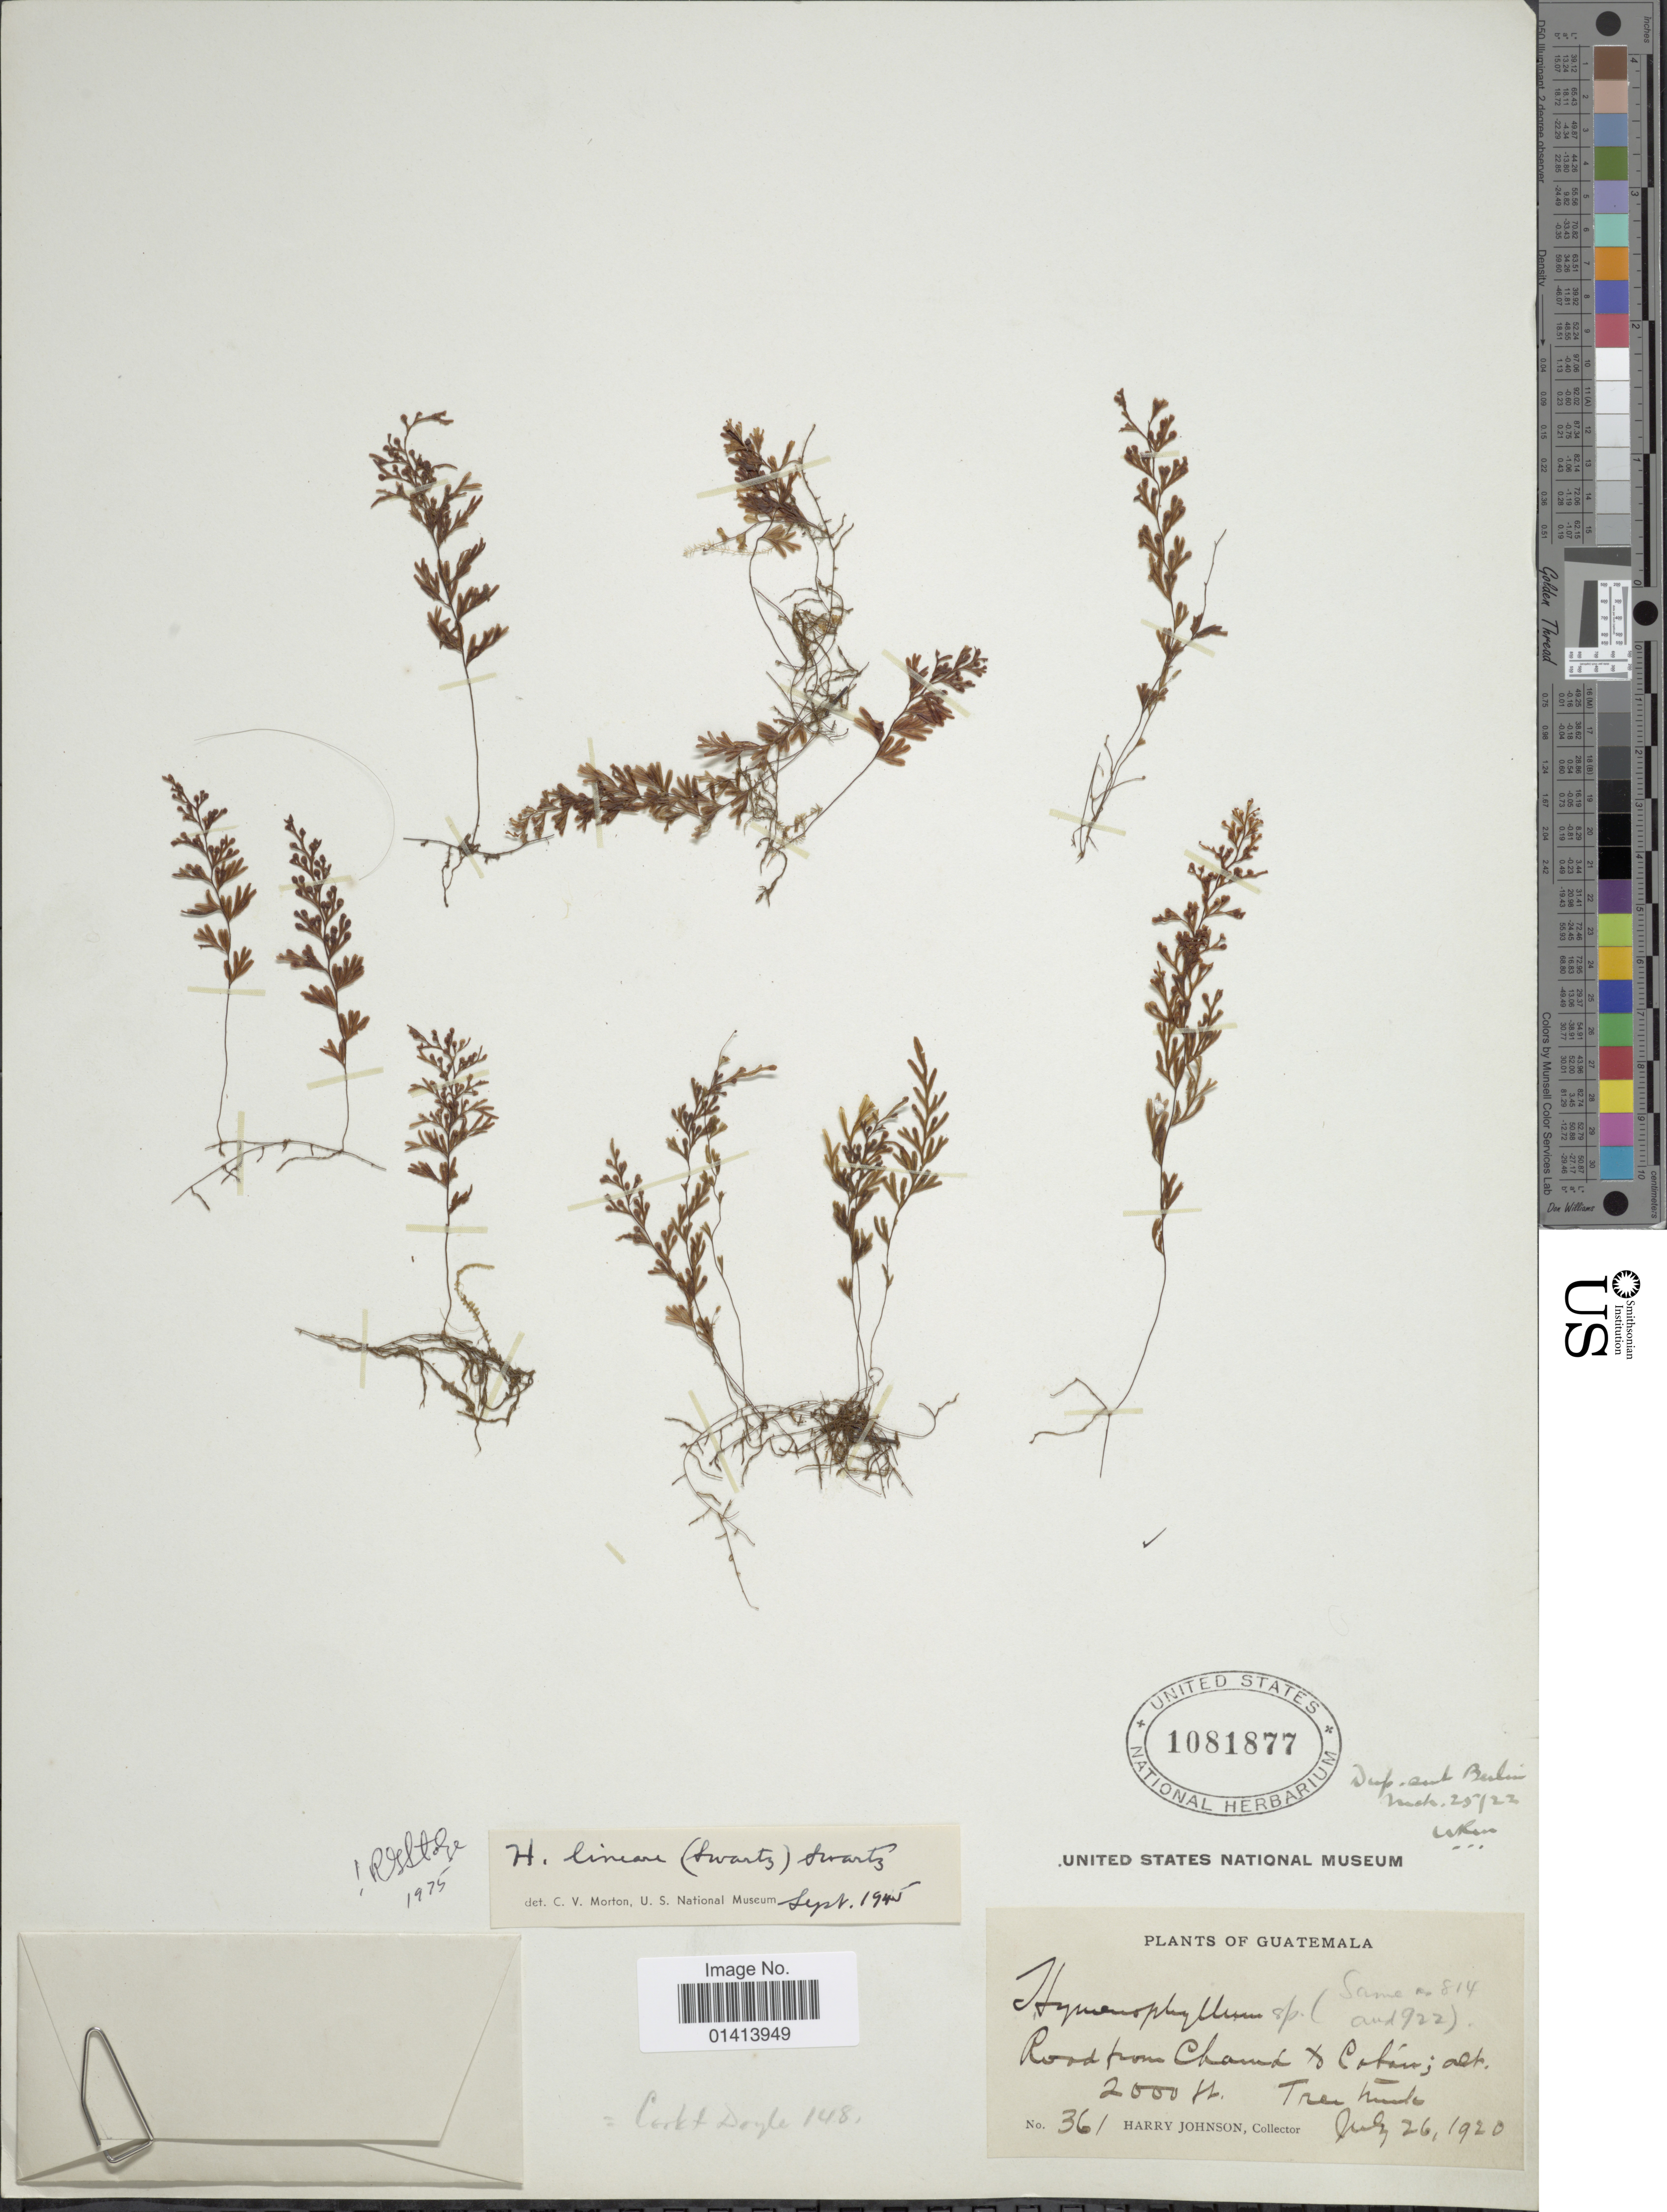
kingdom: Plantae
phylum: Tracheophyta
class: Polypodiopsida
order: Hymenophyllales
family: Hymenophyllaceae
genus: Hymenophyllum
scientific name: Hymenophyllum lineare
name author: (Sw.) Sw.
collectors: H. Johnson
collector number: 361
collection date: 1920-07-26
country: Guatemala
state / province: Alta Verapaz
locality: Road from Chama to Cobán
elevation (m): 610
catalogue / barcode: US 1081877